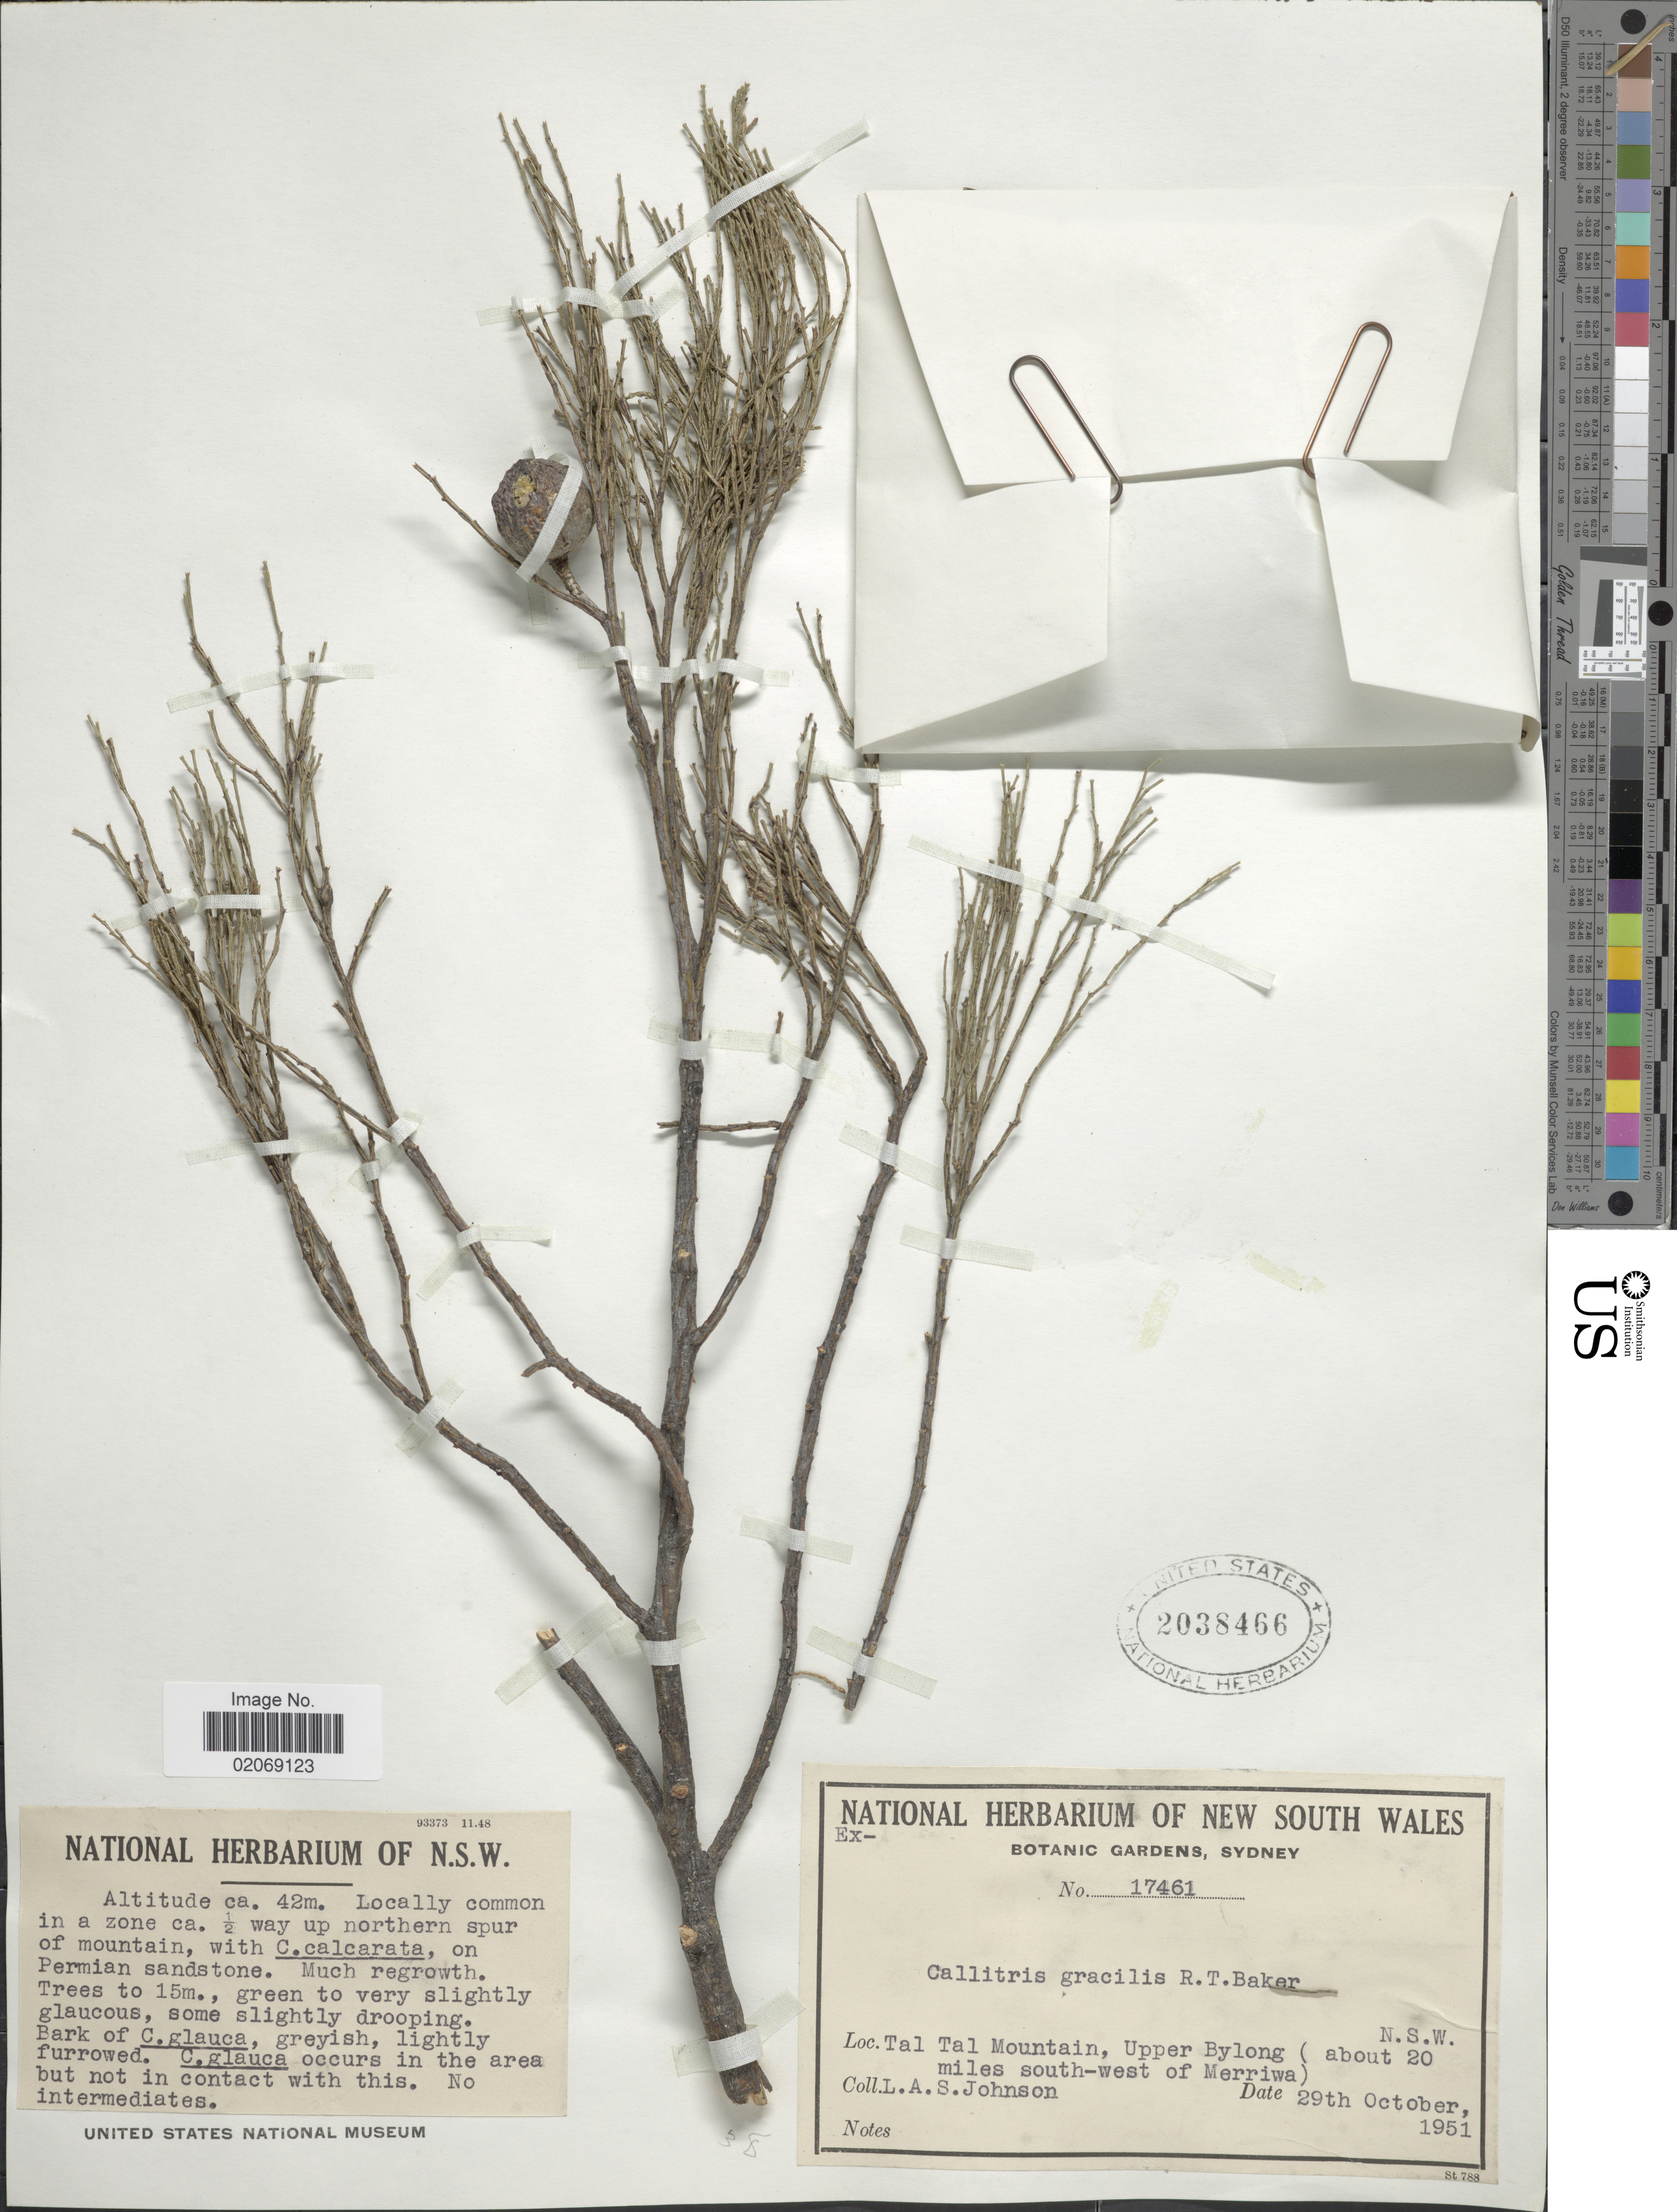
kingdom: Plantae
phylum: Tracheophyta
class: Pinopsida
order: Pinales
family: Cupressaceae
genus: Callitris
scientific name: Callitris columellaris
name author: F. Muell.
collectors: L. A. S. Johnson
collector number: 17461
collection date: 1951-10-29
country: Australia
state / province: New South Wales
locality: Tal Tal Mountain, Upper Bylong ( about 20 miles south- west of Merriwa)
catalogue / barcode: US 2038466